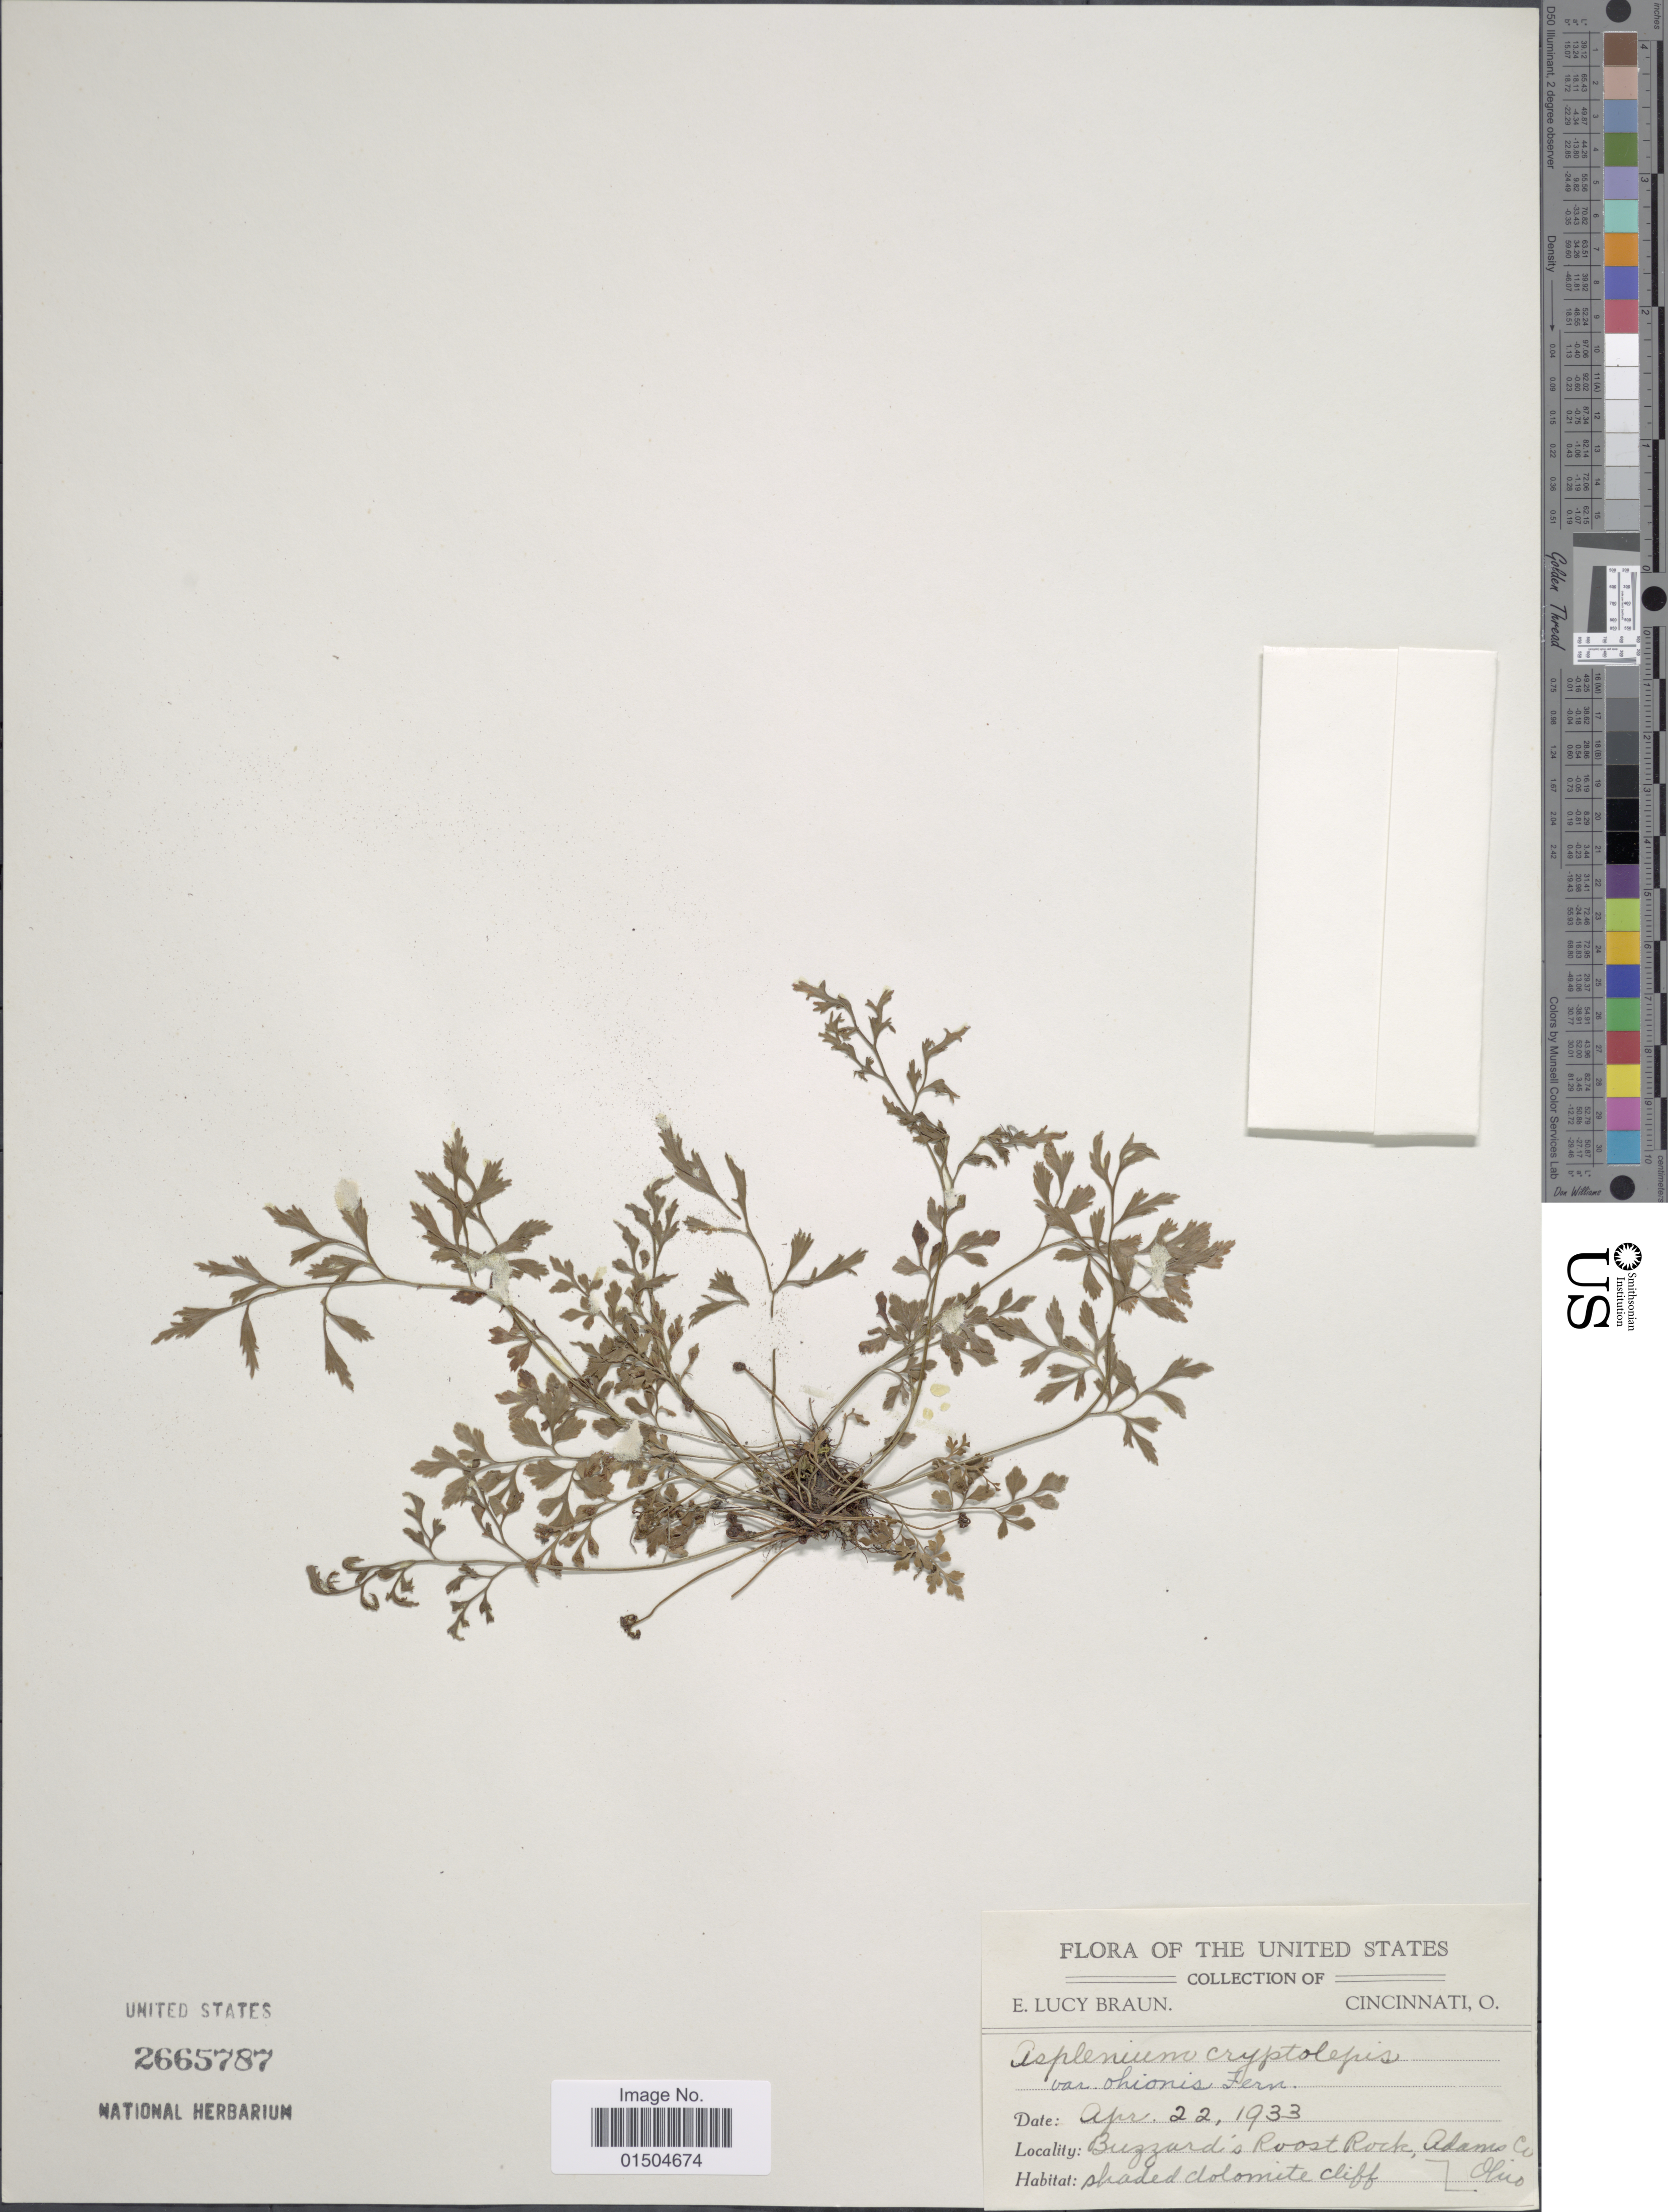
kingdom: Plantae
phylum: Tracheophyta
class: Polypodiopsida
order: Polypodiales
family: Aspleniaceae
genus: Asplenium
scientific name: Asplenium ruta-muraria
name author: L.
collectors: E. L. Braun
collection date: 1933-04-22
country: United States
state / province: Ohio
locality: Buzzard's Roost Rock, Adams Co.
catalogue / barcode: US 2665787